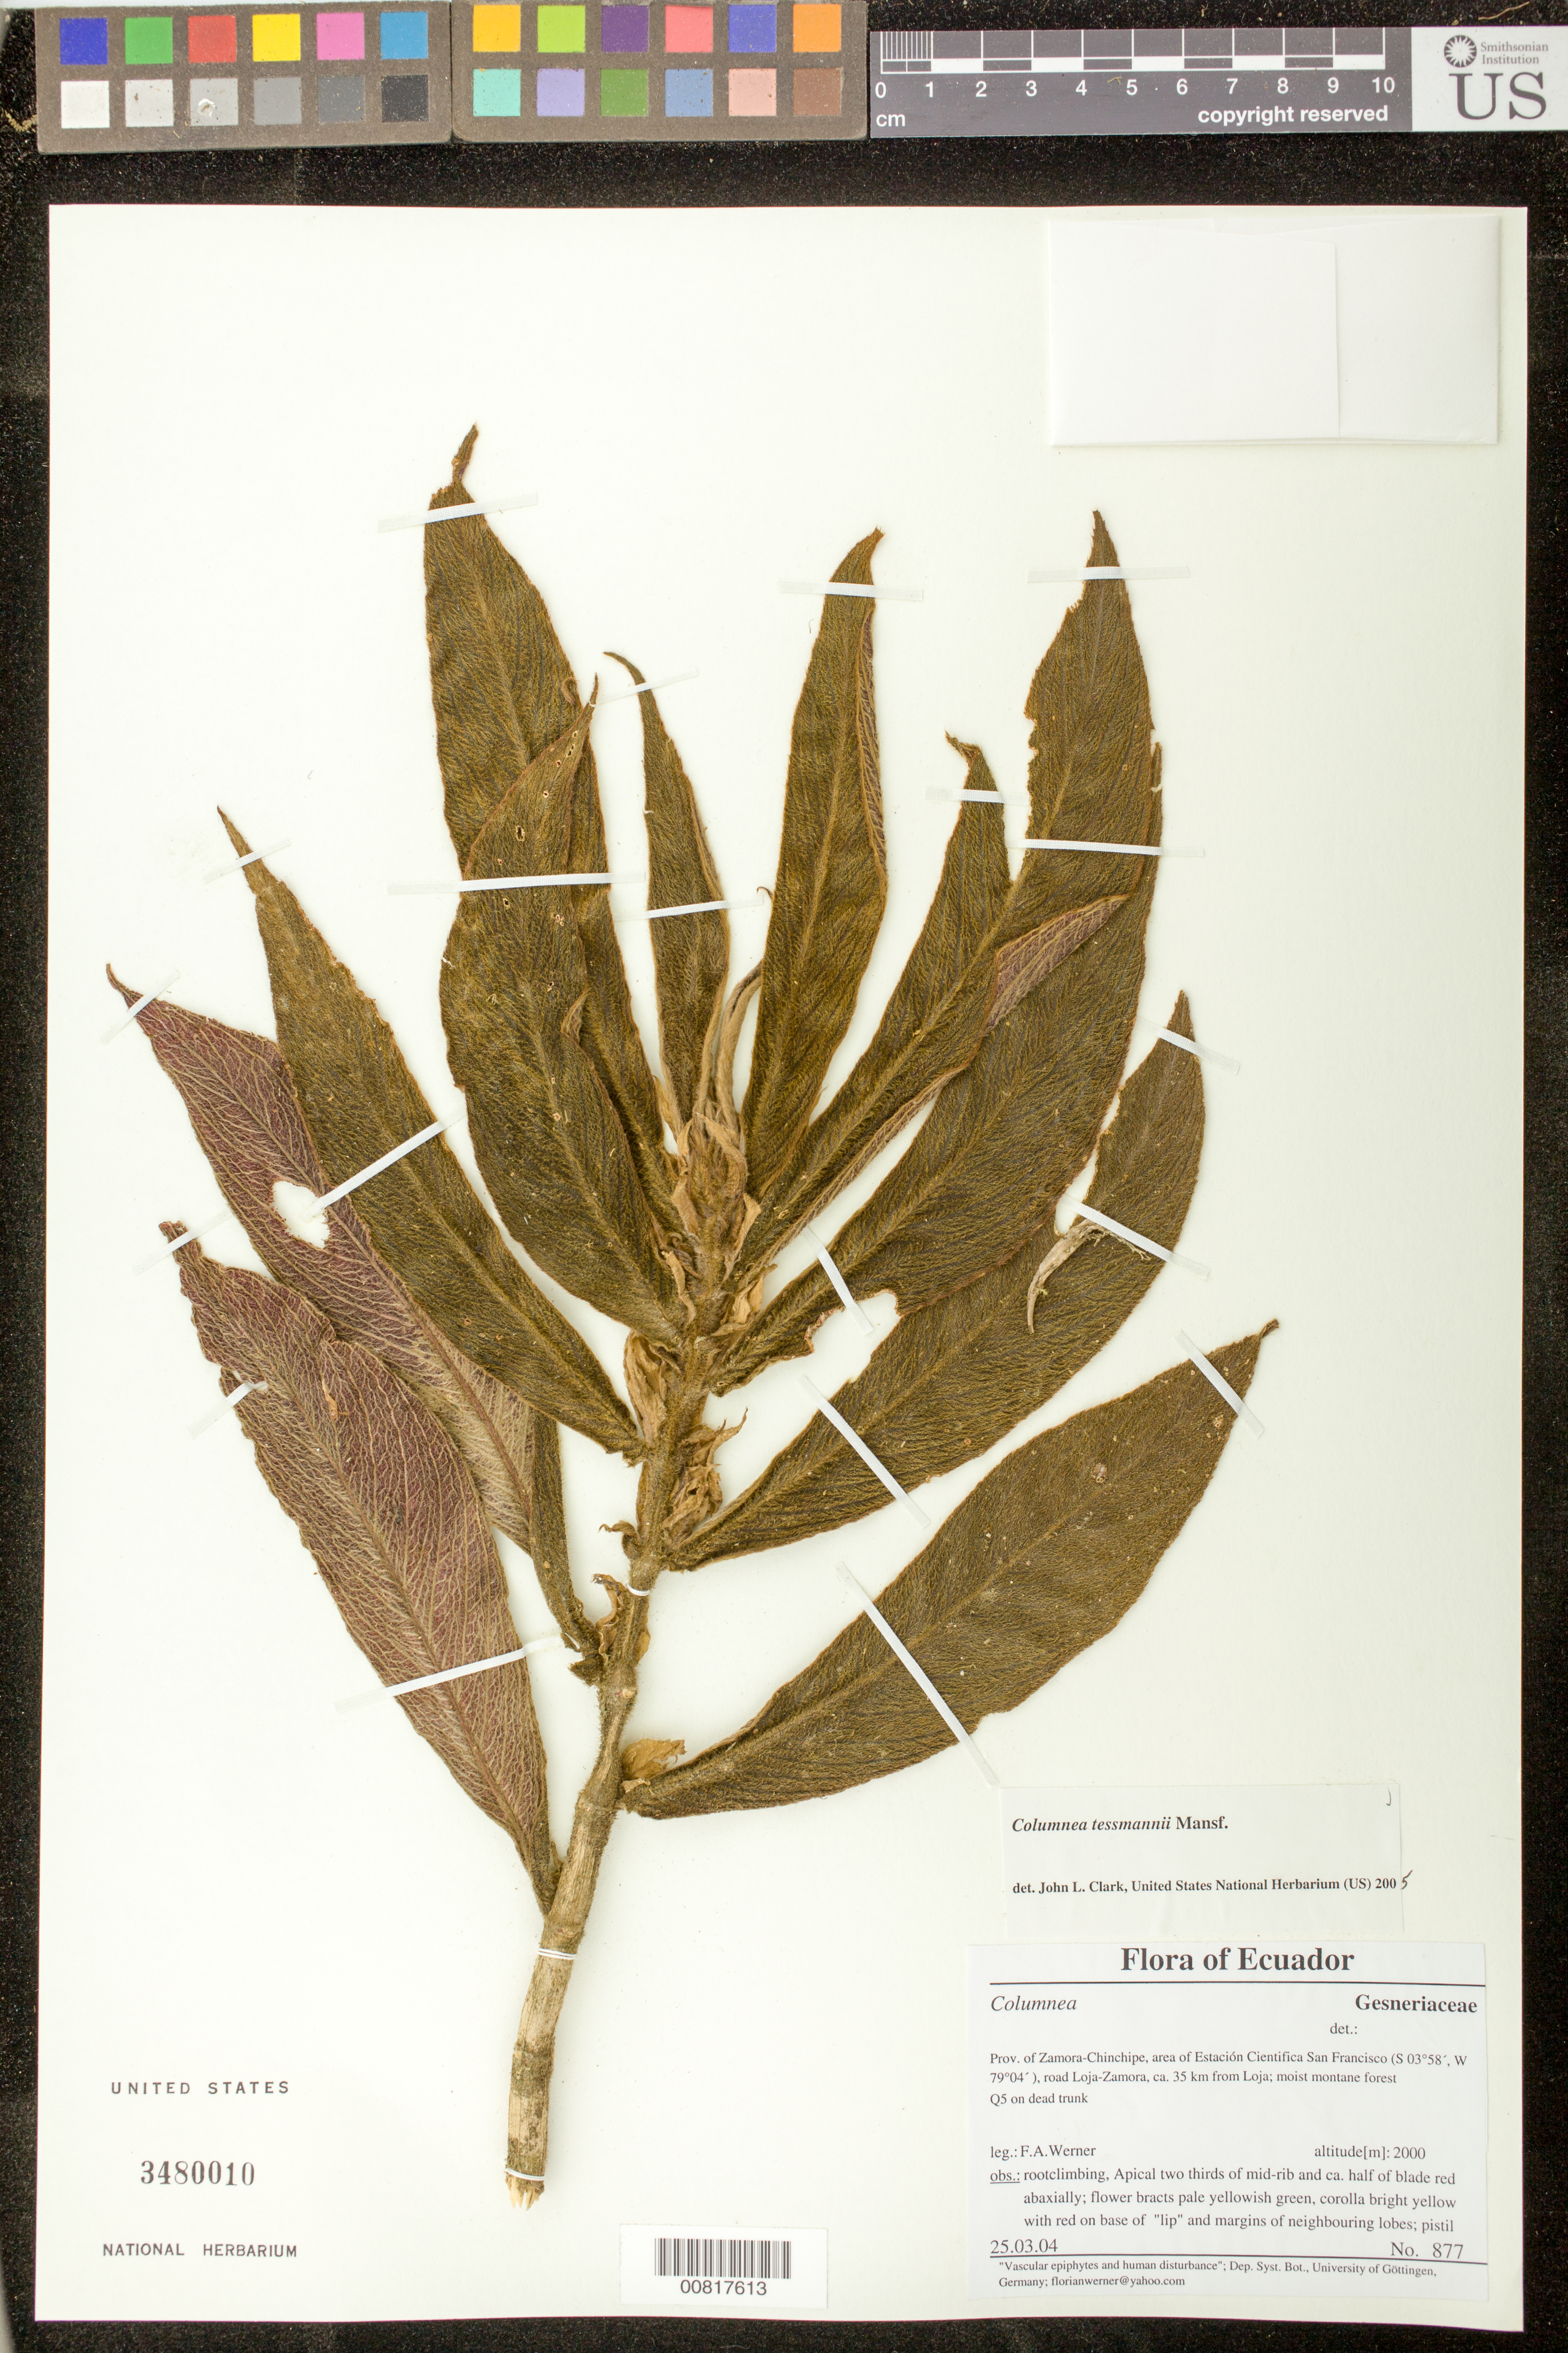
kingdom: Plantae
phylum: Tracheophyta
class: Magnoliopsida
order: Lamiales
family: Gesneriaceae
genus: Columnea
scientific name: Columnea tessmannii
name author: Mansf.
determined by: Clark, J. L., (SEL), The Marie Selby Botanical Garden (UNITED STATES)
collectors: F. Werner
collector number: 877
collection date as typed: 25 Mar 2004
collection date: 2004-03-25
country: Ecuador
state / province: Zamora-Chinchipe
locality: Area of Estación Cientifica San Francisco, road Loja-Zamora, ca. 35 km from Loja.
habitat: Moint montane forest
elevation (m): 2000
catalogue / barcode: US 3480010